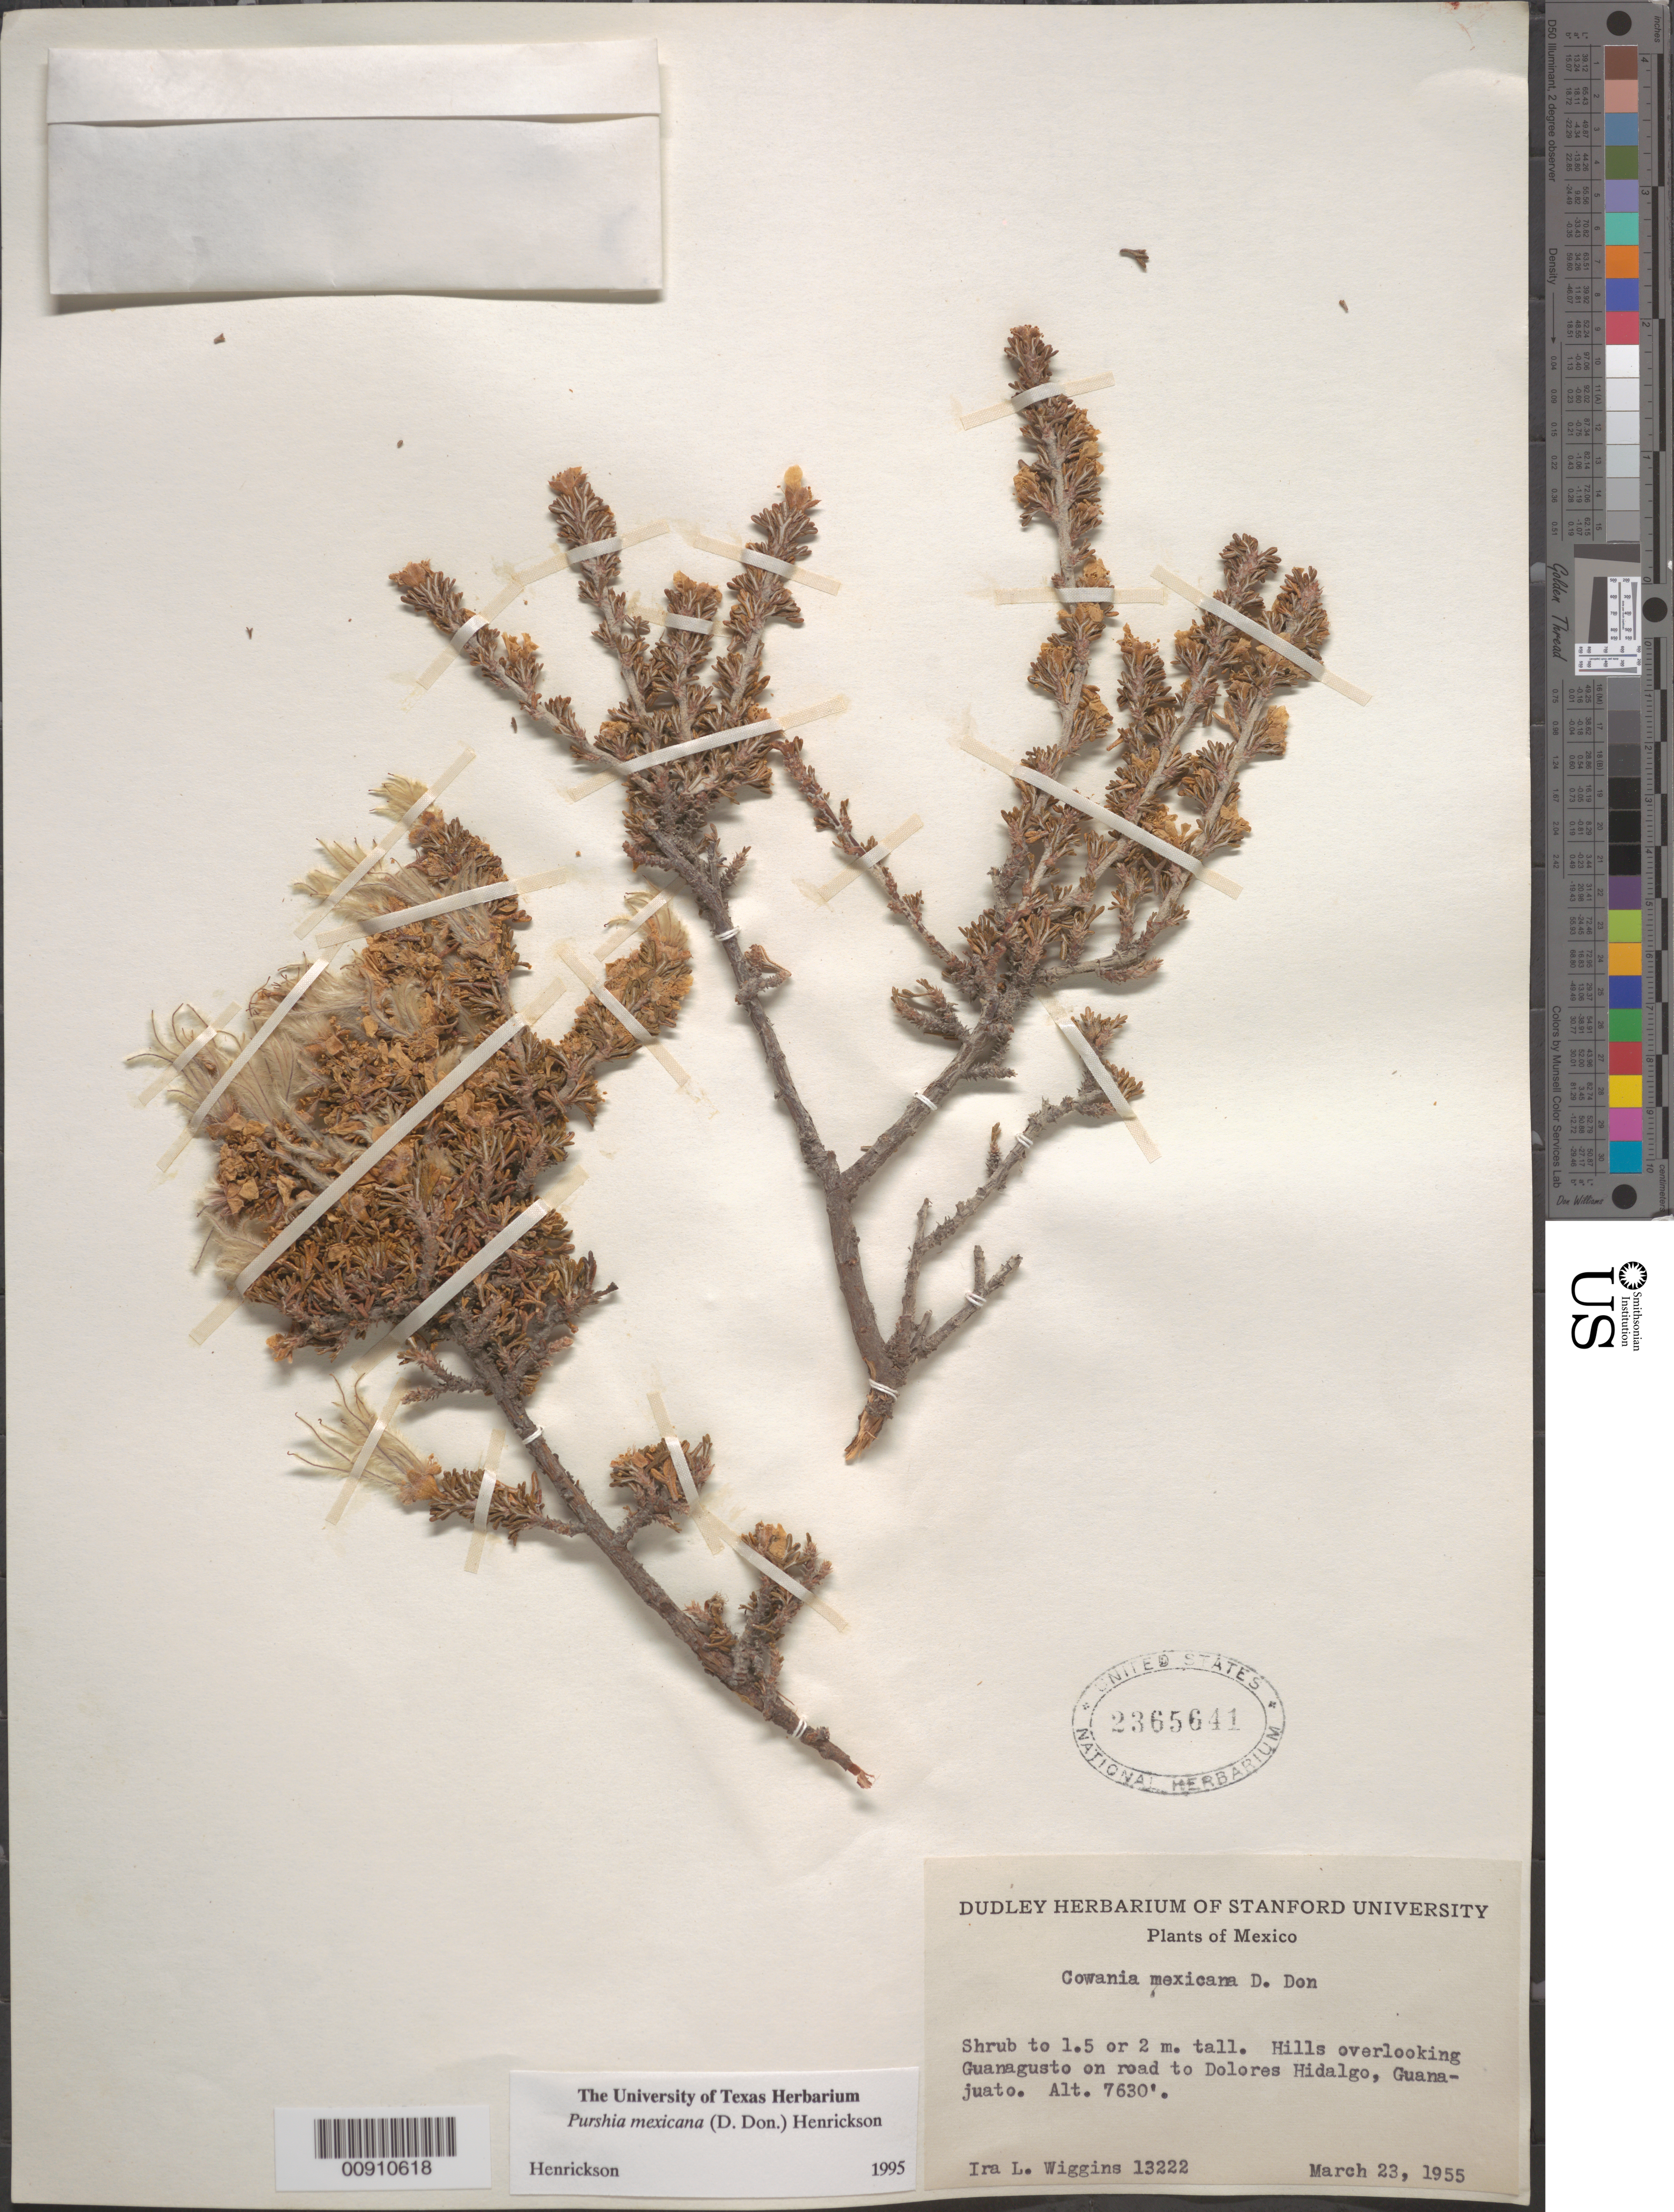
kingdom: Plantae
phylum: Tracheophyta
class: Magnoliopsida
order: Rosales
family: Rosaceae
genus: Purshia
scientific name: Purshia mexicana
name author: (D. Don) S.L. Welsh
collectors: I. L. Wiggins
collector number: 13222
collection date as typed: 23 Mar 1955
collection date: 1955-03-23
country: Mexico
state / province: Guanajuato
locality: Hills overlooking Guanagusto on road to Dolores Hidalgo, Guanajuato.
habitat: Hills.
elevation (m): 2326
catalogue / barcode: US 2365641